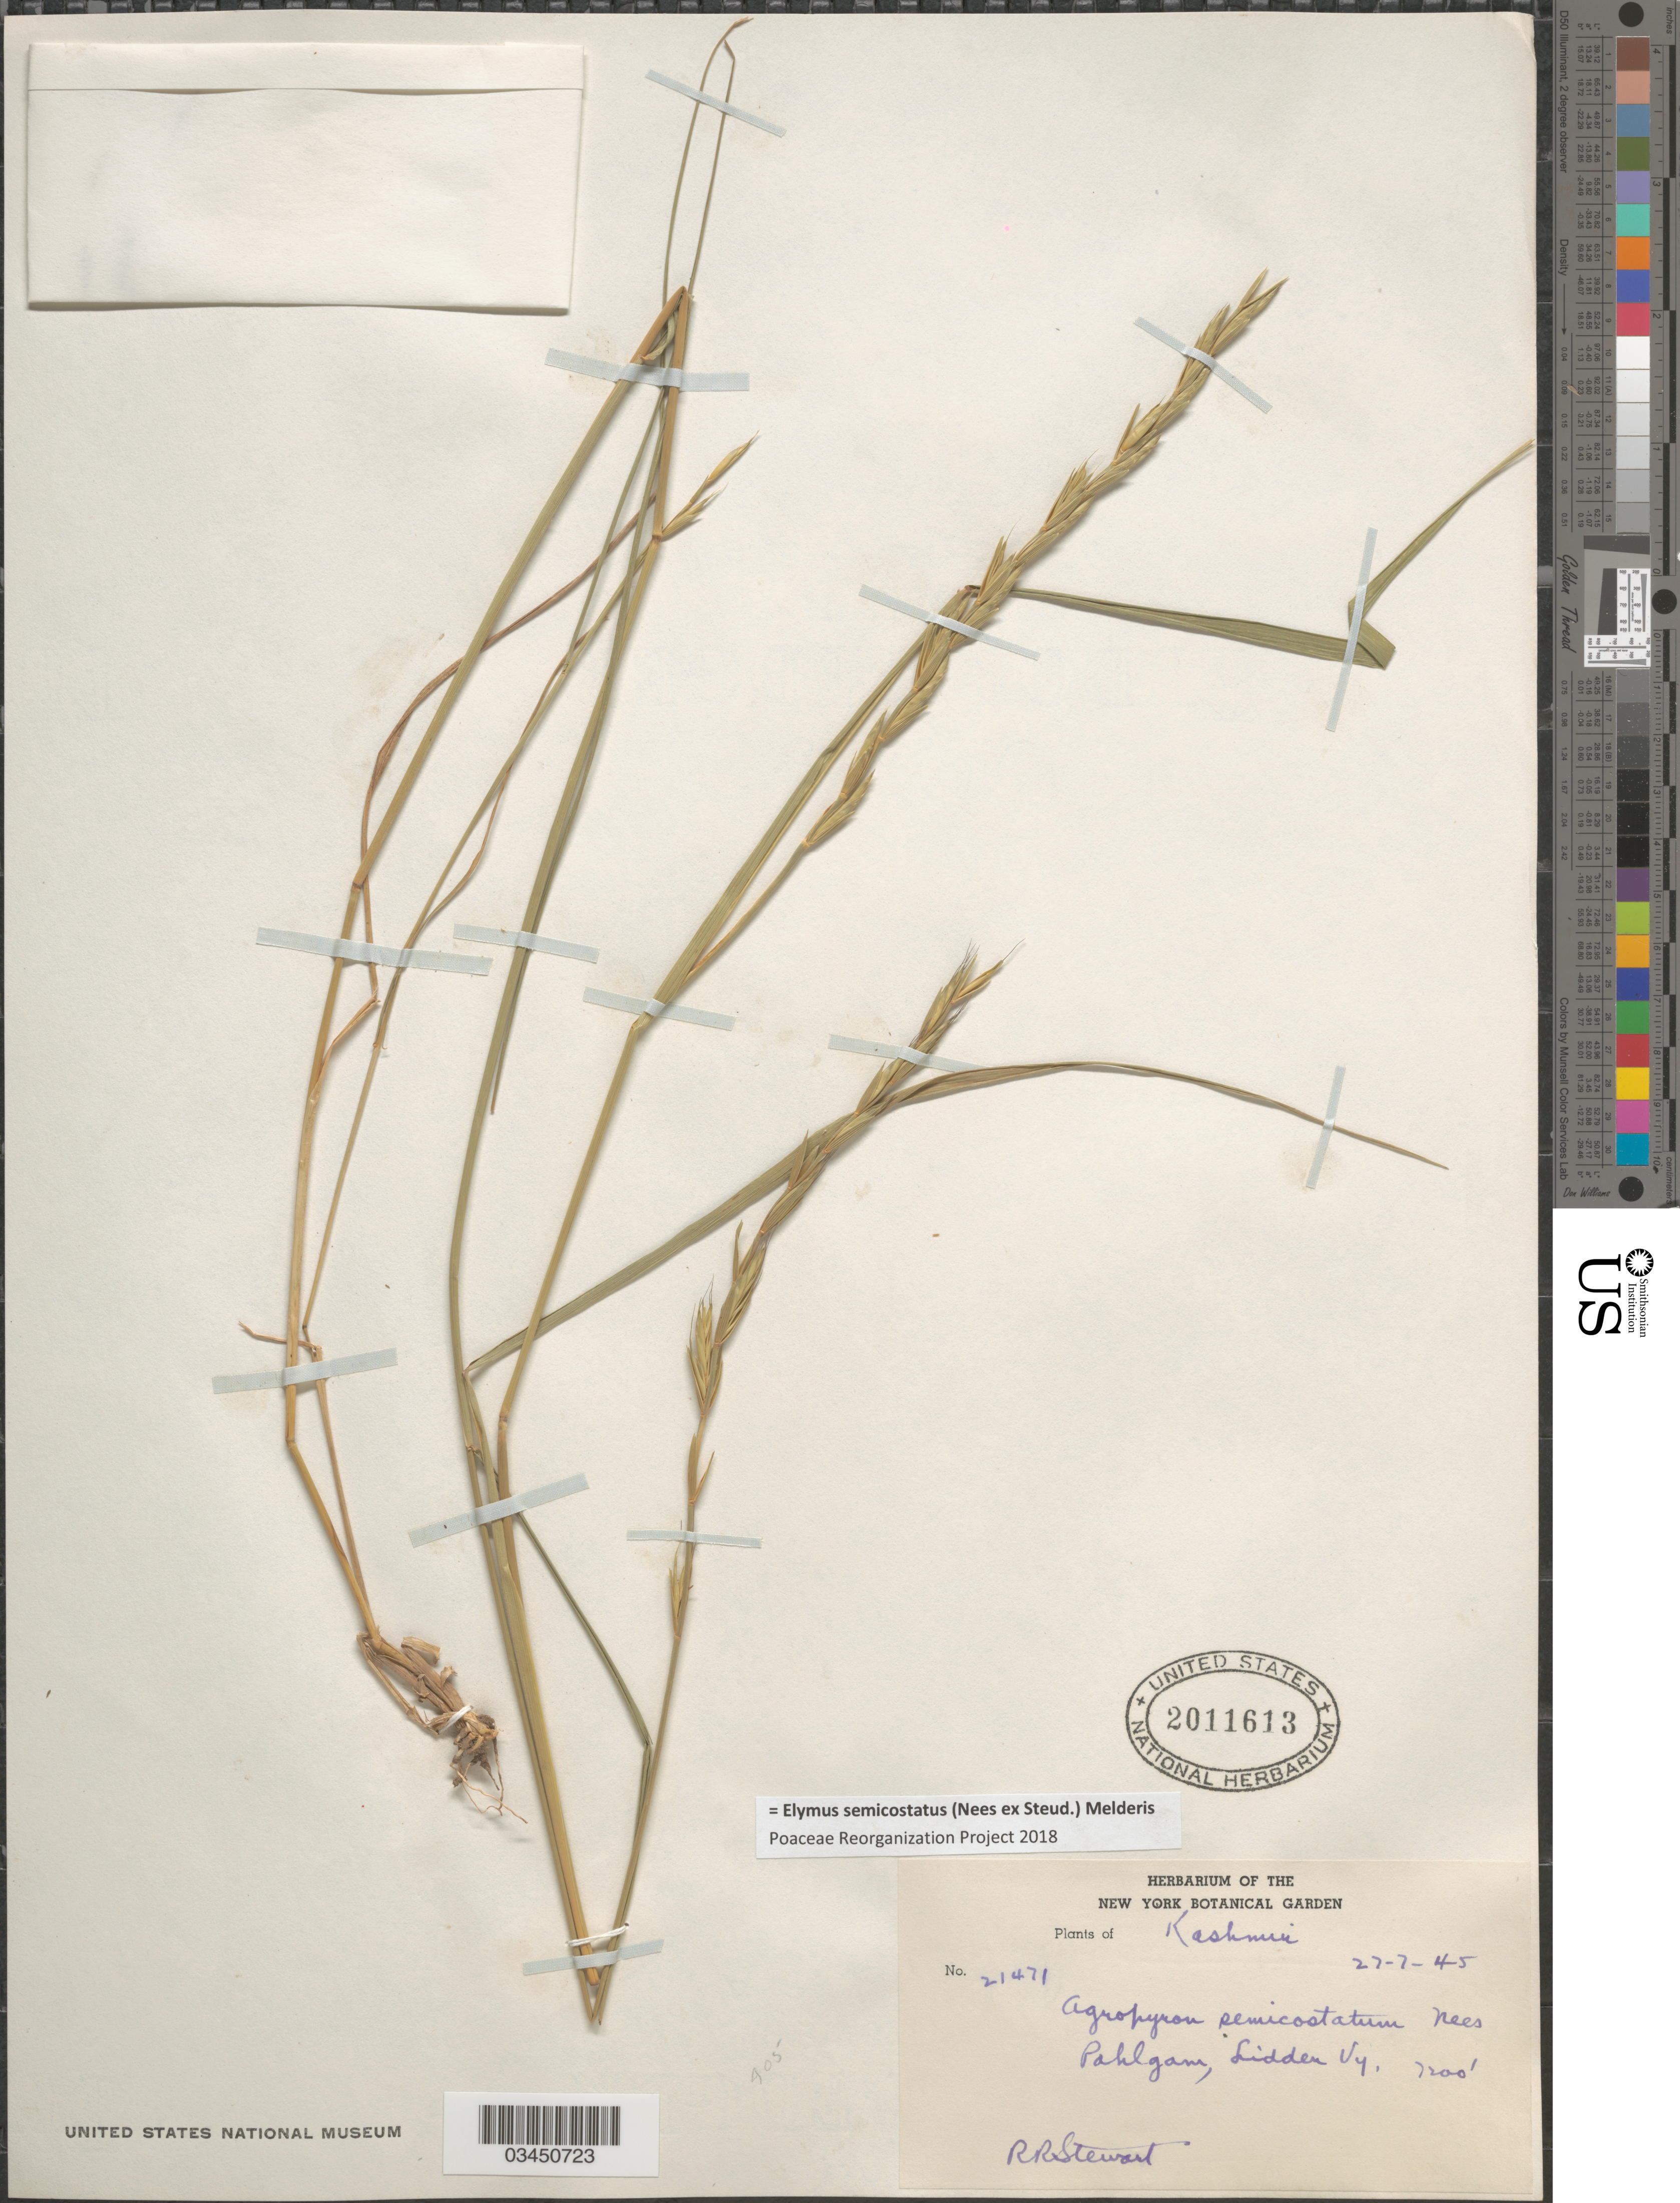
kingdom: Plantae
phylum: Tracheophyta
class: Liliopsida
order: Poales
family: Poaceae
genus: Elymus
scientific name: Elymus semicostatus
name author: (Nees ex Steud.) Melderis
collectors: R. Stewart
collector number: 21471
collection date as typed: Transcribed d/m/y: 27/7/45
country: India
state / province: Jammu and Kashmir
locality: Kashmir. Pahlgam, Lidder Vy.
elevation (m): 2195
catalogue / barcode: US 2011613